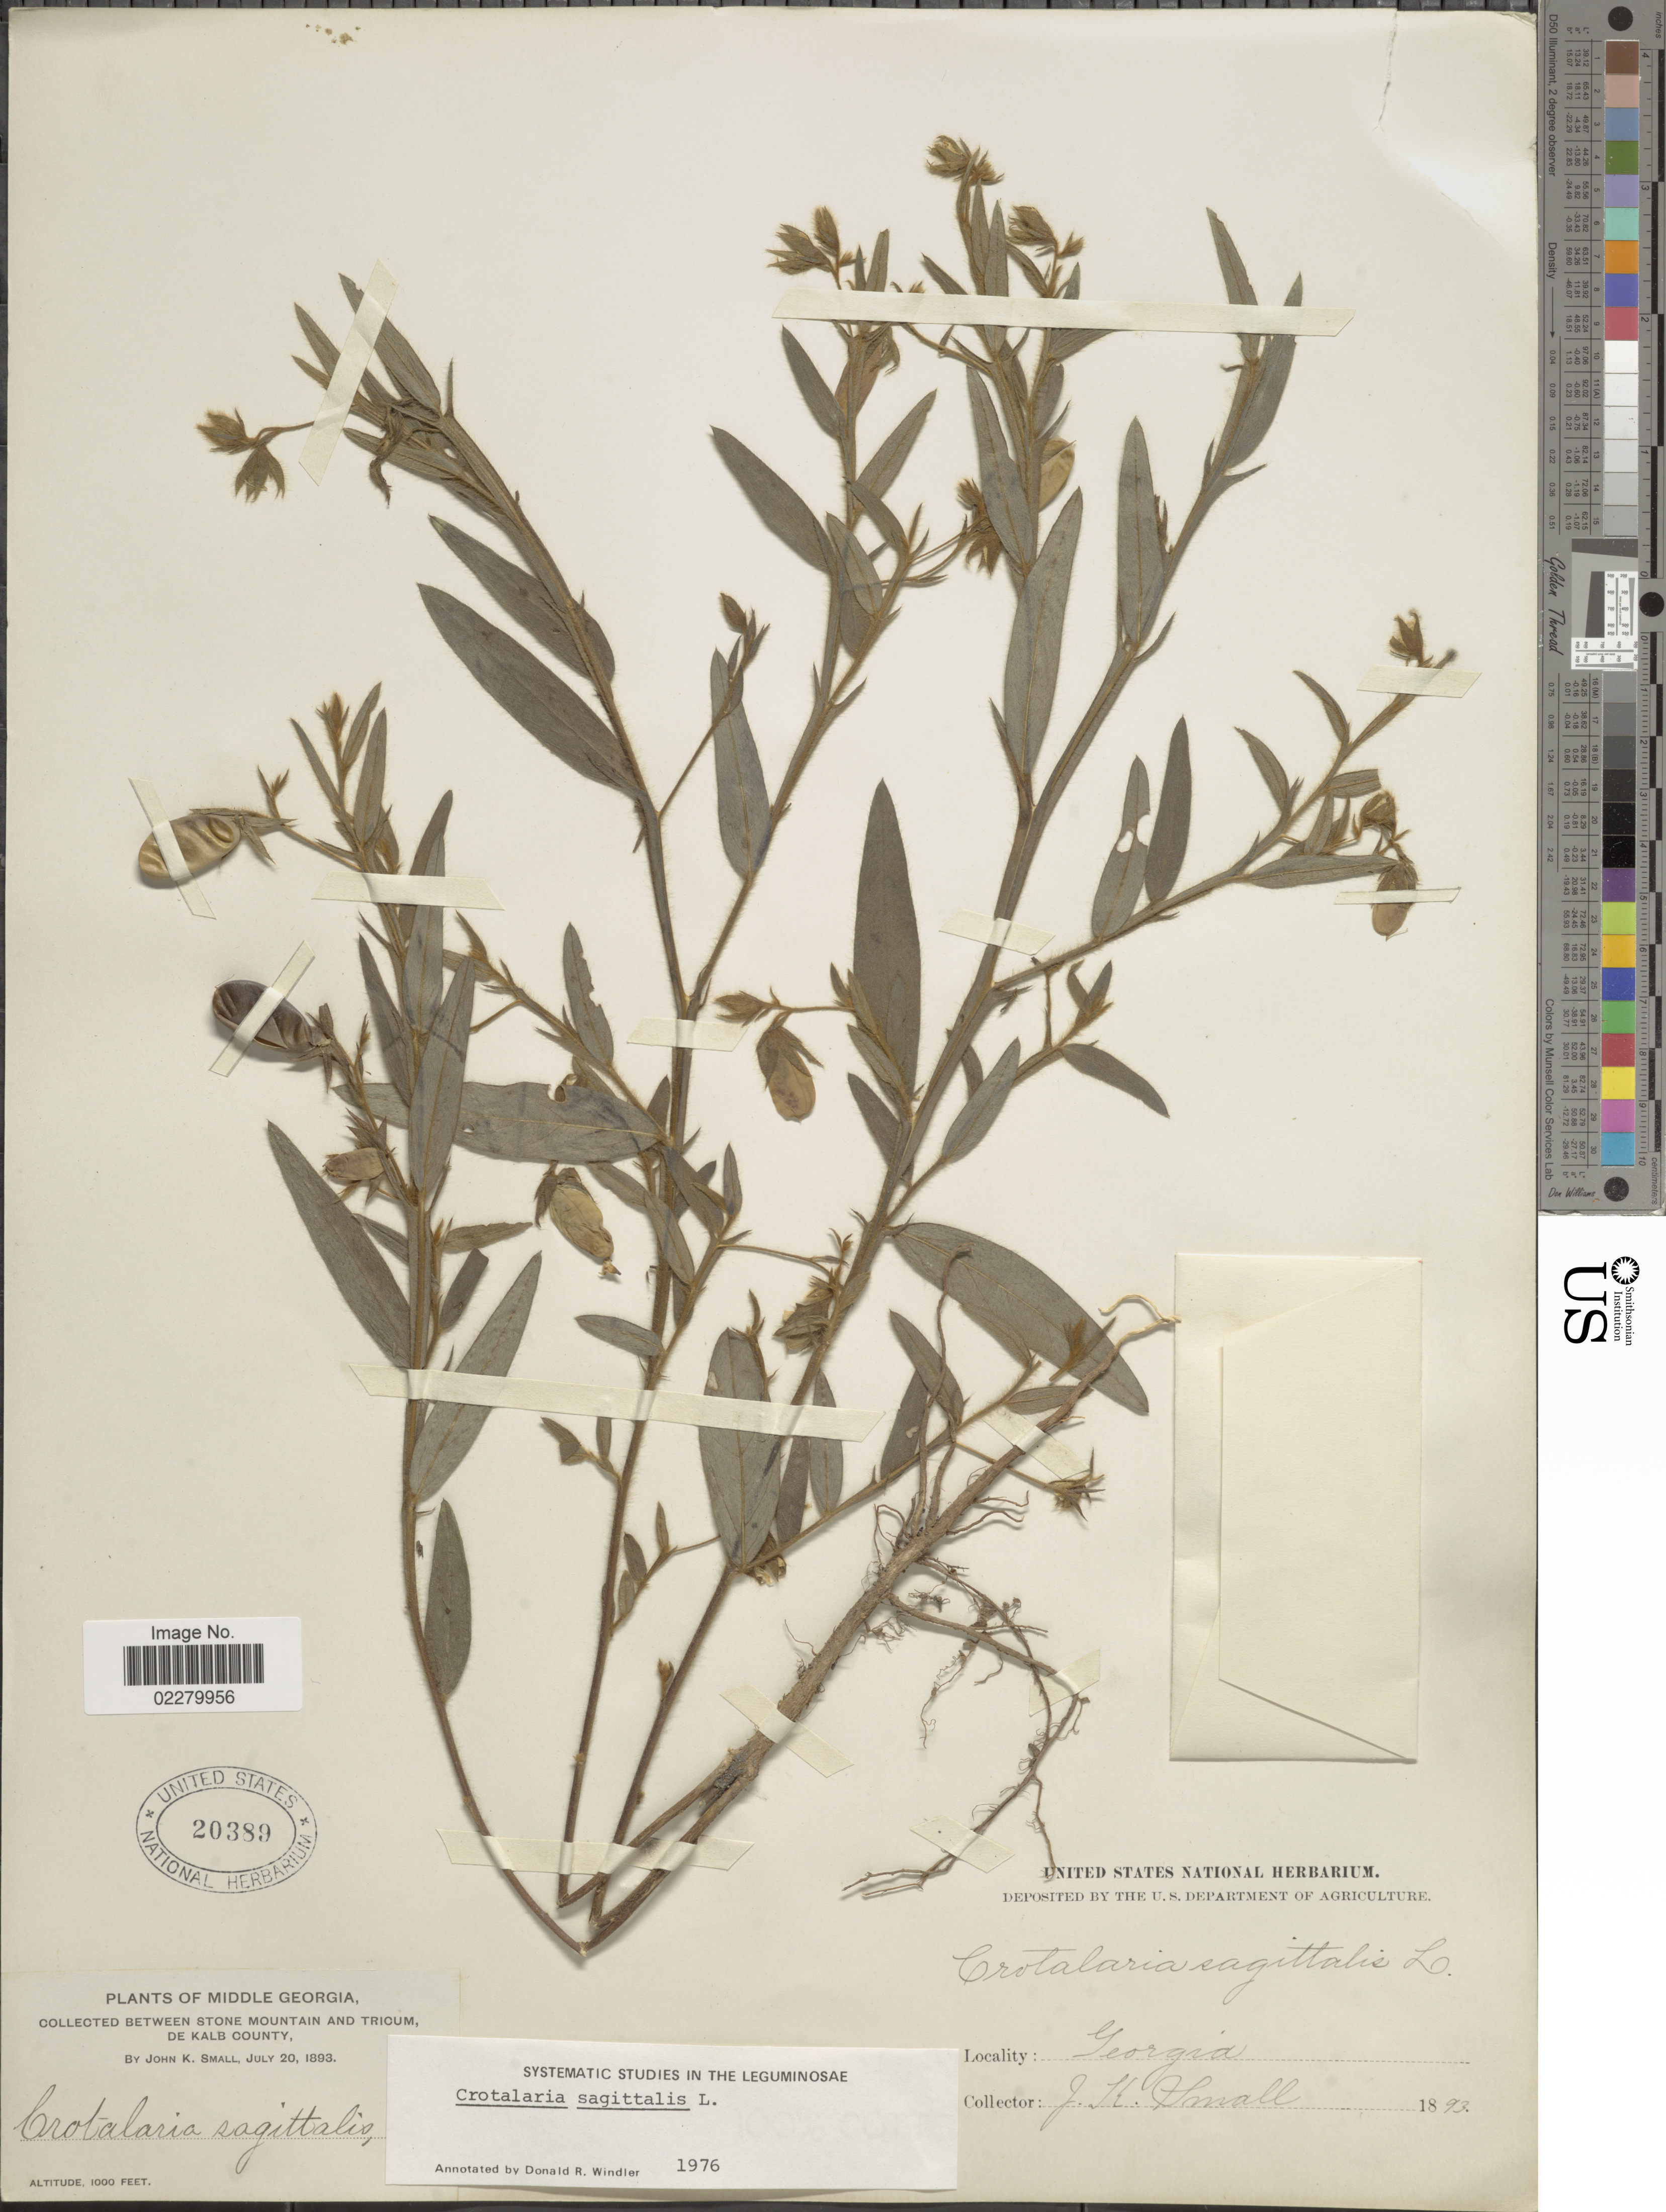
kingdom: Plantae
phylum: Tracheophyta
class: Magnoliopsida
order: Fabales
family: Fabaceae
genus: Crotalaria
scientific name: Crotalaria sagittalis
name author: L.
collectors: J. K. Small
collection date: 1893-07-20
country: United States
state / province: Georgia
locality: Middle Georgia, between Stone Mountain and Tricum, de Kalb County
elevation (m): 305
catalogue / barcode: US 20389